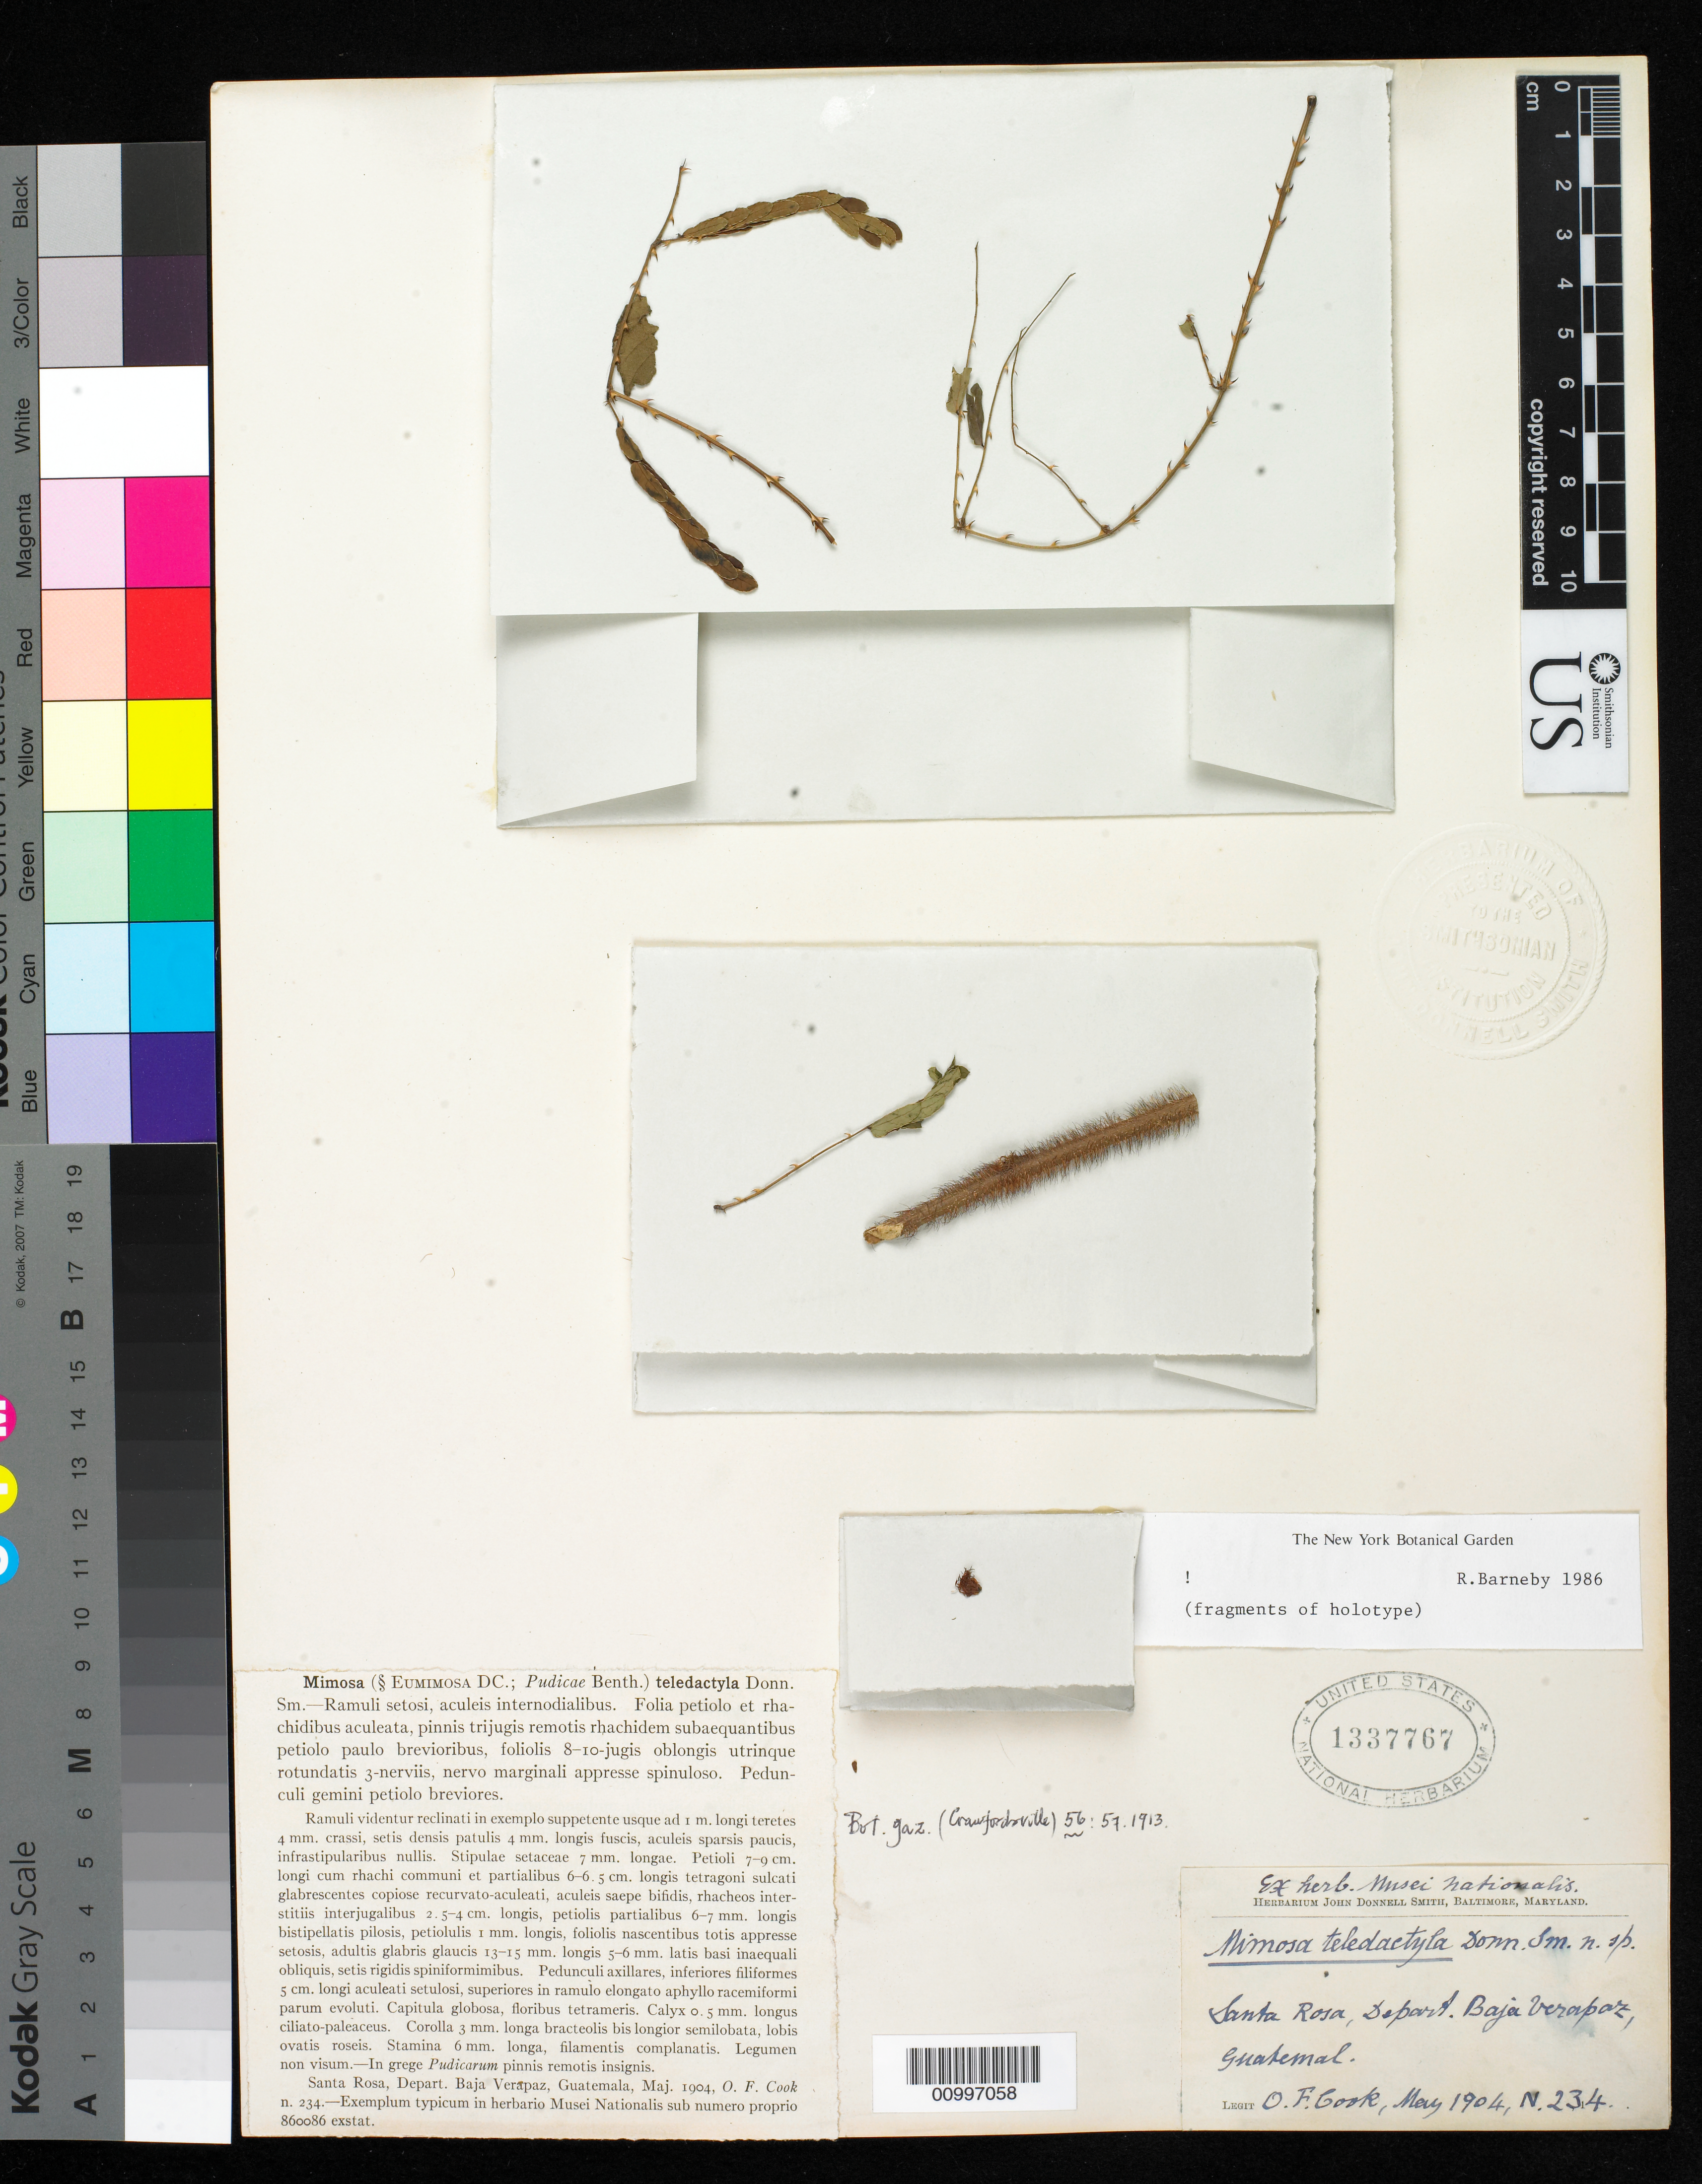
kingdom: Plantae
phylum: Tracheophyta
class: Magnoliopsida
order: Fabales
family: Fabaceae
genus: Mimosa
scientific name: Mimosa teledactyla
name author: Donn. Sm.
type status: Type Material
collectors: O. F. Cook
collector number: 234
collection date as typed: May 1904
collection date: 1904-05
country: Guatemala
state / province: Santa Rosa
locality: Depart. Baja Verapaz.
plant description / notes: R. Barneby notes that the sheet cotains fragments of the holotype. Sheet from the herbarium of J. Donnell Smith.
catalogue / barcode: US 1337767